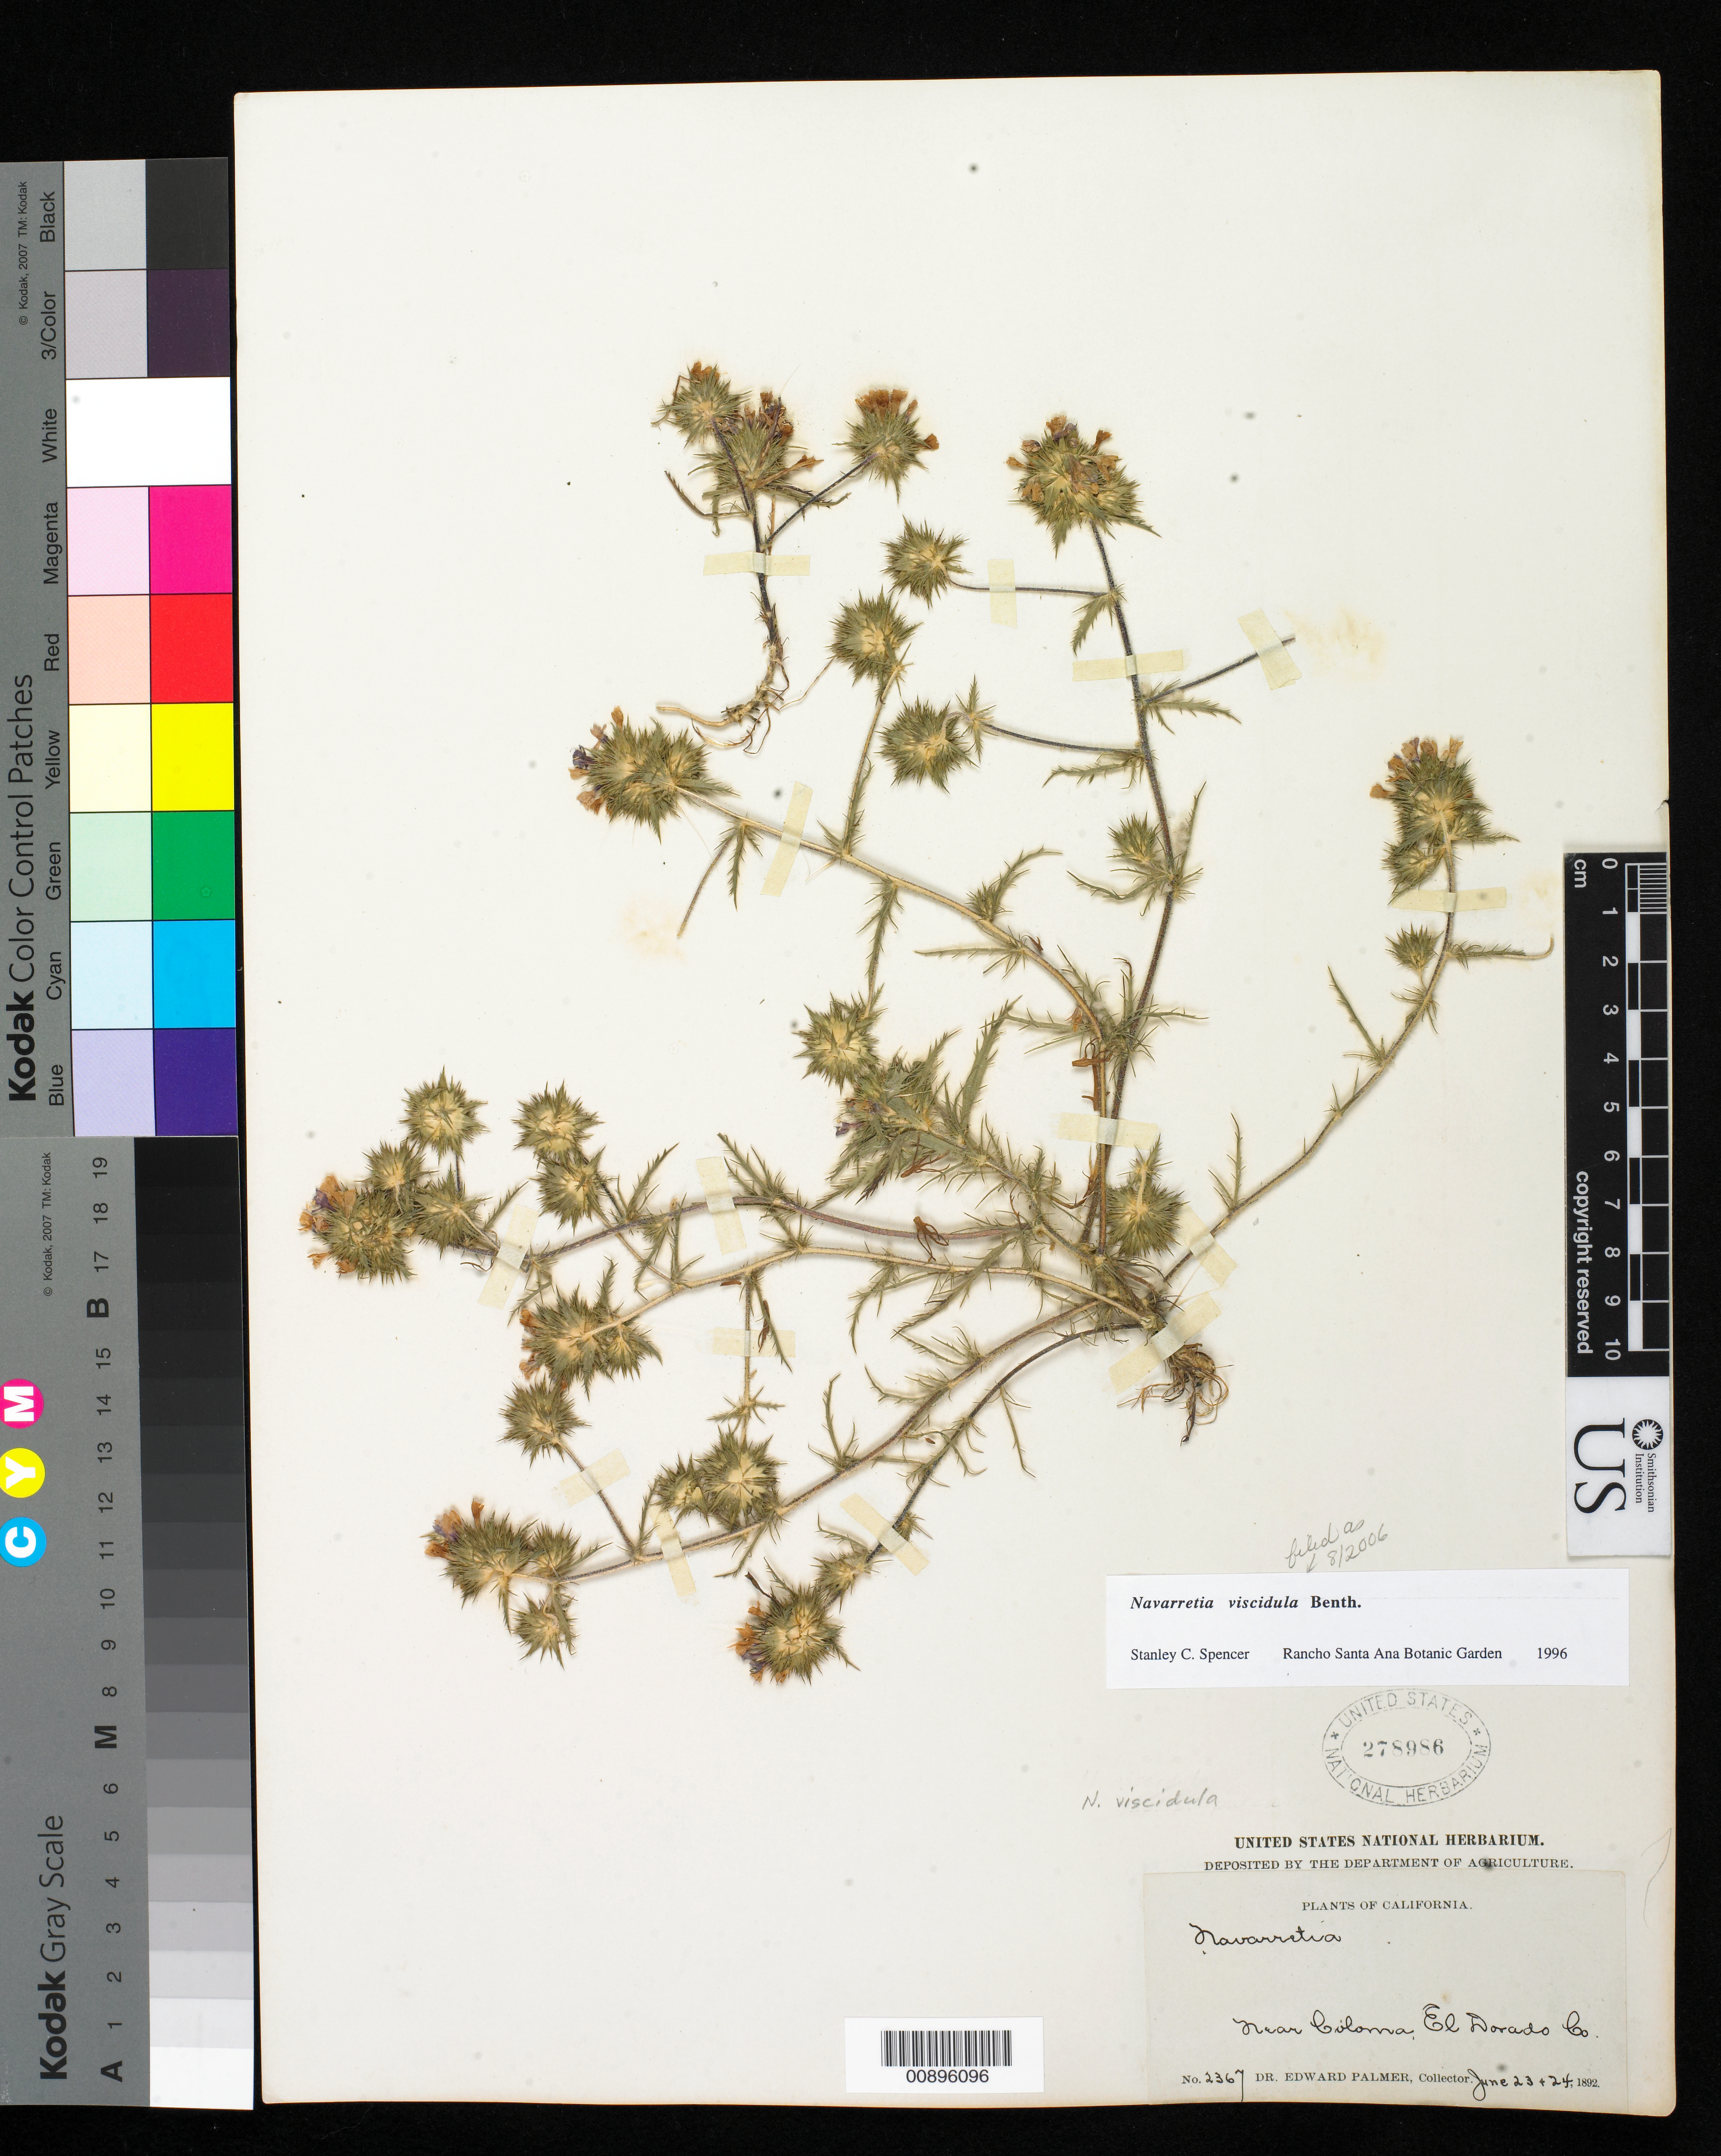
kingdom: Plantae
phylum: Tracheophyta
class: Magnoliopsida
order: Ericales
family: Polemoniaceae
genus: Navarretia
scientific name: Navarretia viscidula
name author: Benth.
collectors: E. Palmer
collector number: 2367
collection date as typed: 23 Jun 1892 to 24 Jun 1892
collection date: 1892-06-23/1892-06-24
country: United States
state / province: California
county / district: El Dorado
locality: Near Coloma, El Dorado County, California.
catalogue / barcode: US 278986